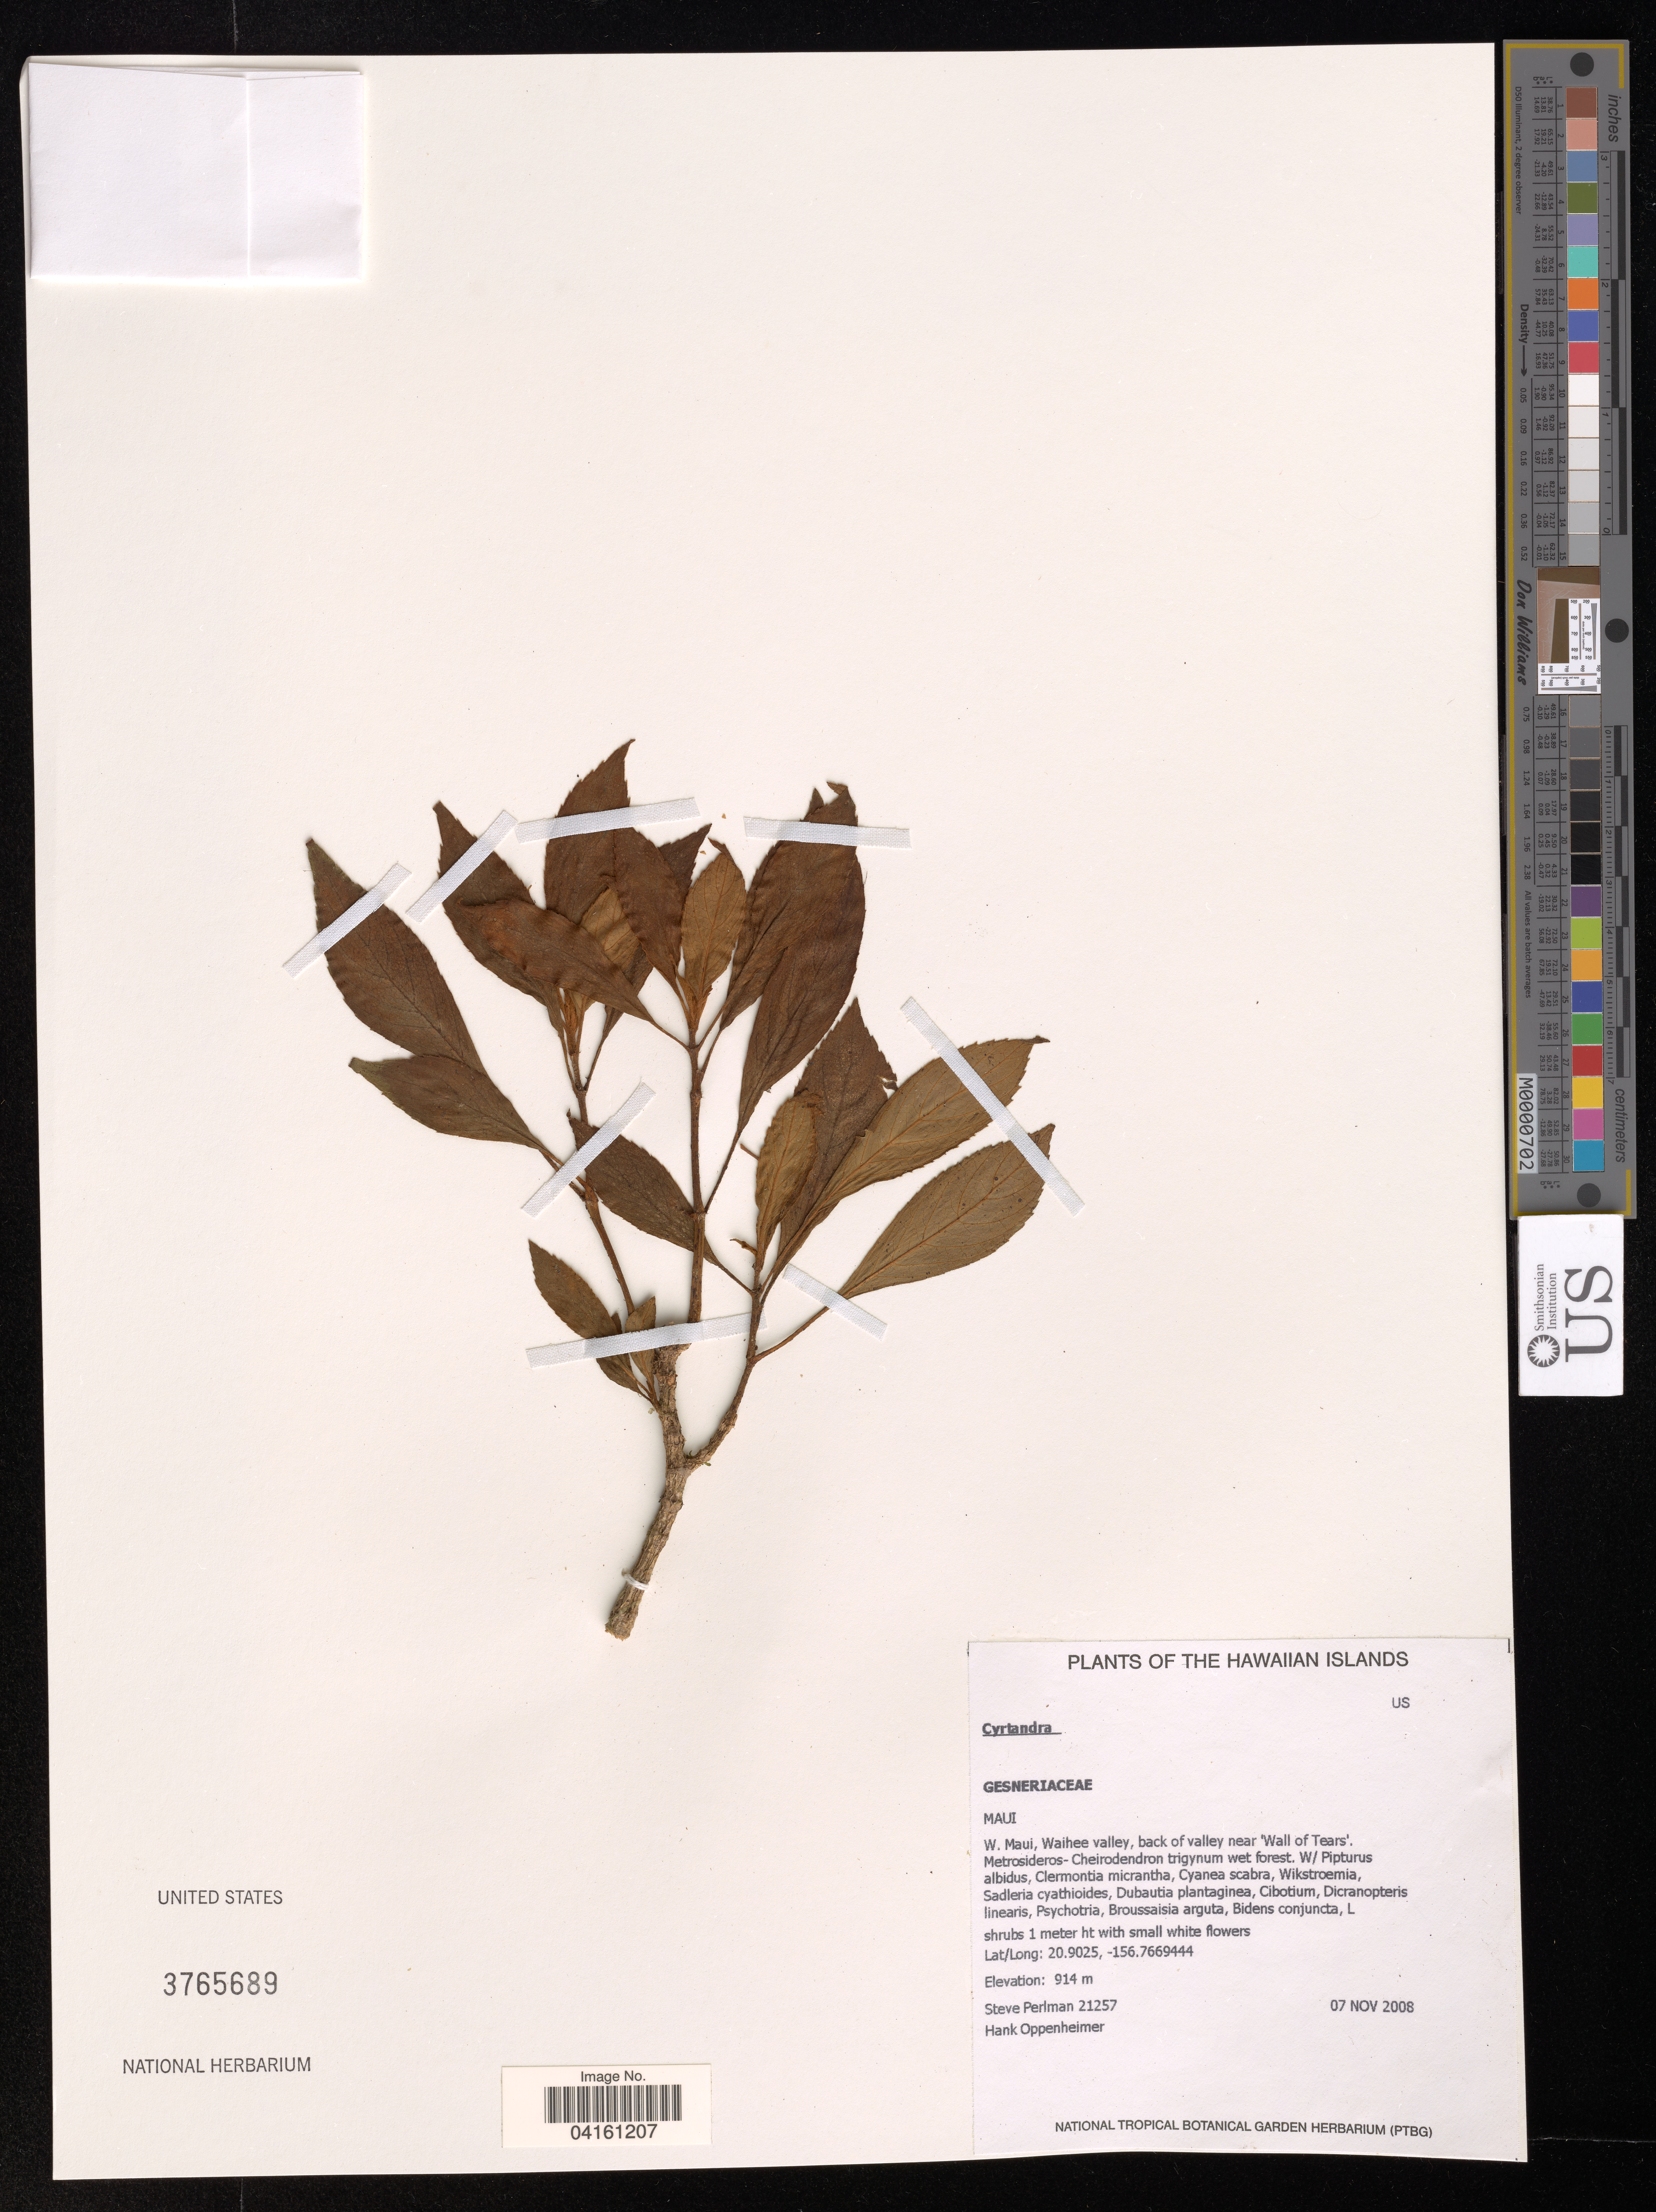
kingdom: Plantae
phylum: Tracheophyta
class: Magnoliopsida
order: Lamiales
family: Gesneriaceae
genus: Cyrtandra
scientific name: Cyrtandra hashimotoi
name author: Rock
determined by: Brokaw, D. J., (WS), Washington State University (UNITED STATES)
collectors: S. Perlman & H. Oppenheimer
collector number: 21257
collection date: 2008-11-07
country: United States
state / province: Hawaii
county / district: Maui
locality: The Hawaiian Islands. Maui. W. Maui, Waihee valley, back of valley near 'Wall of Tears'.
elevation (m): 914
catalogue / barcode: US 3765689